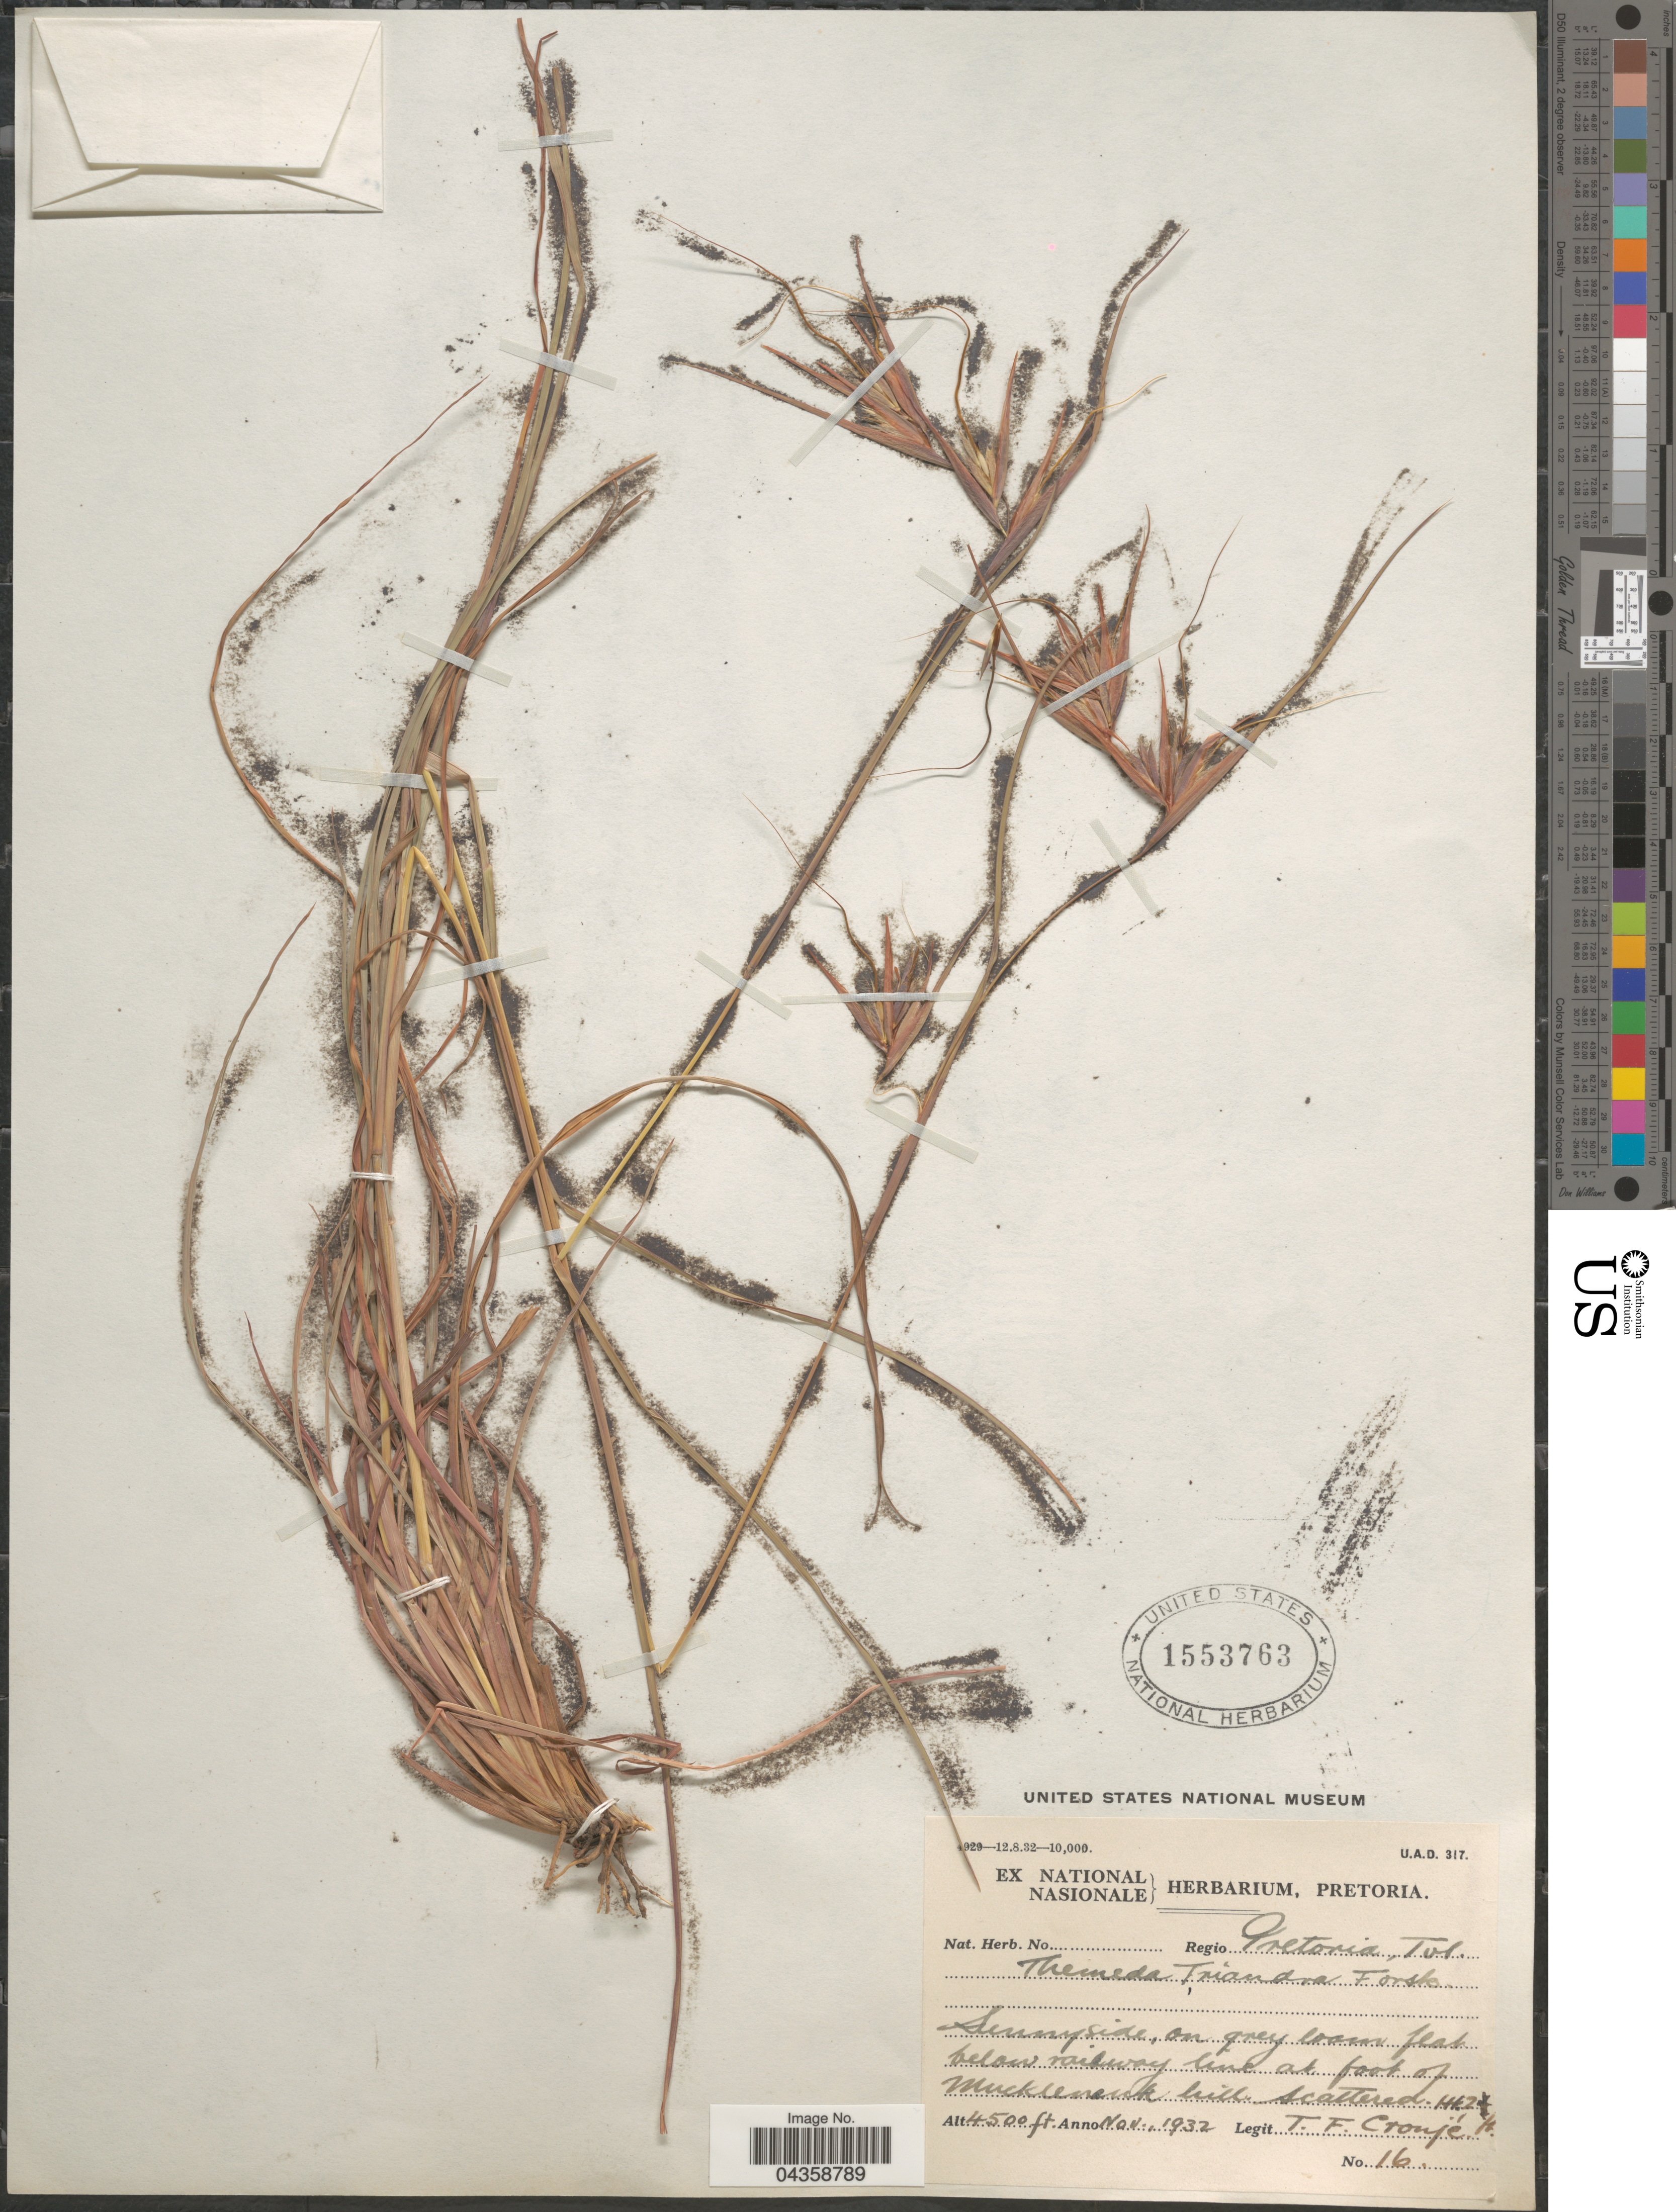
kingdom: Plantae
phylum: Tracheophyta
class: Liliopsida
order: Poales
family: Poaceae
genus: Themeda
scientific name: Themeda triandra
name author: Forssk.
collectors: T. Cronje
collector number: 16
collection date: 1932-11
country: South Africa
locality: Regio Pretoria, Tvl. Below railway line at foot of Muckleneuk.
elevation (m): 1372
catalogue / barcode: US 1553763